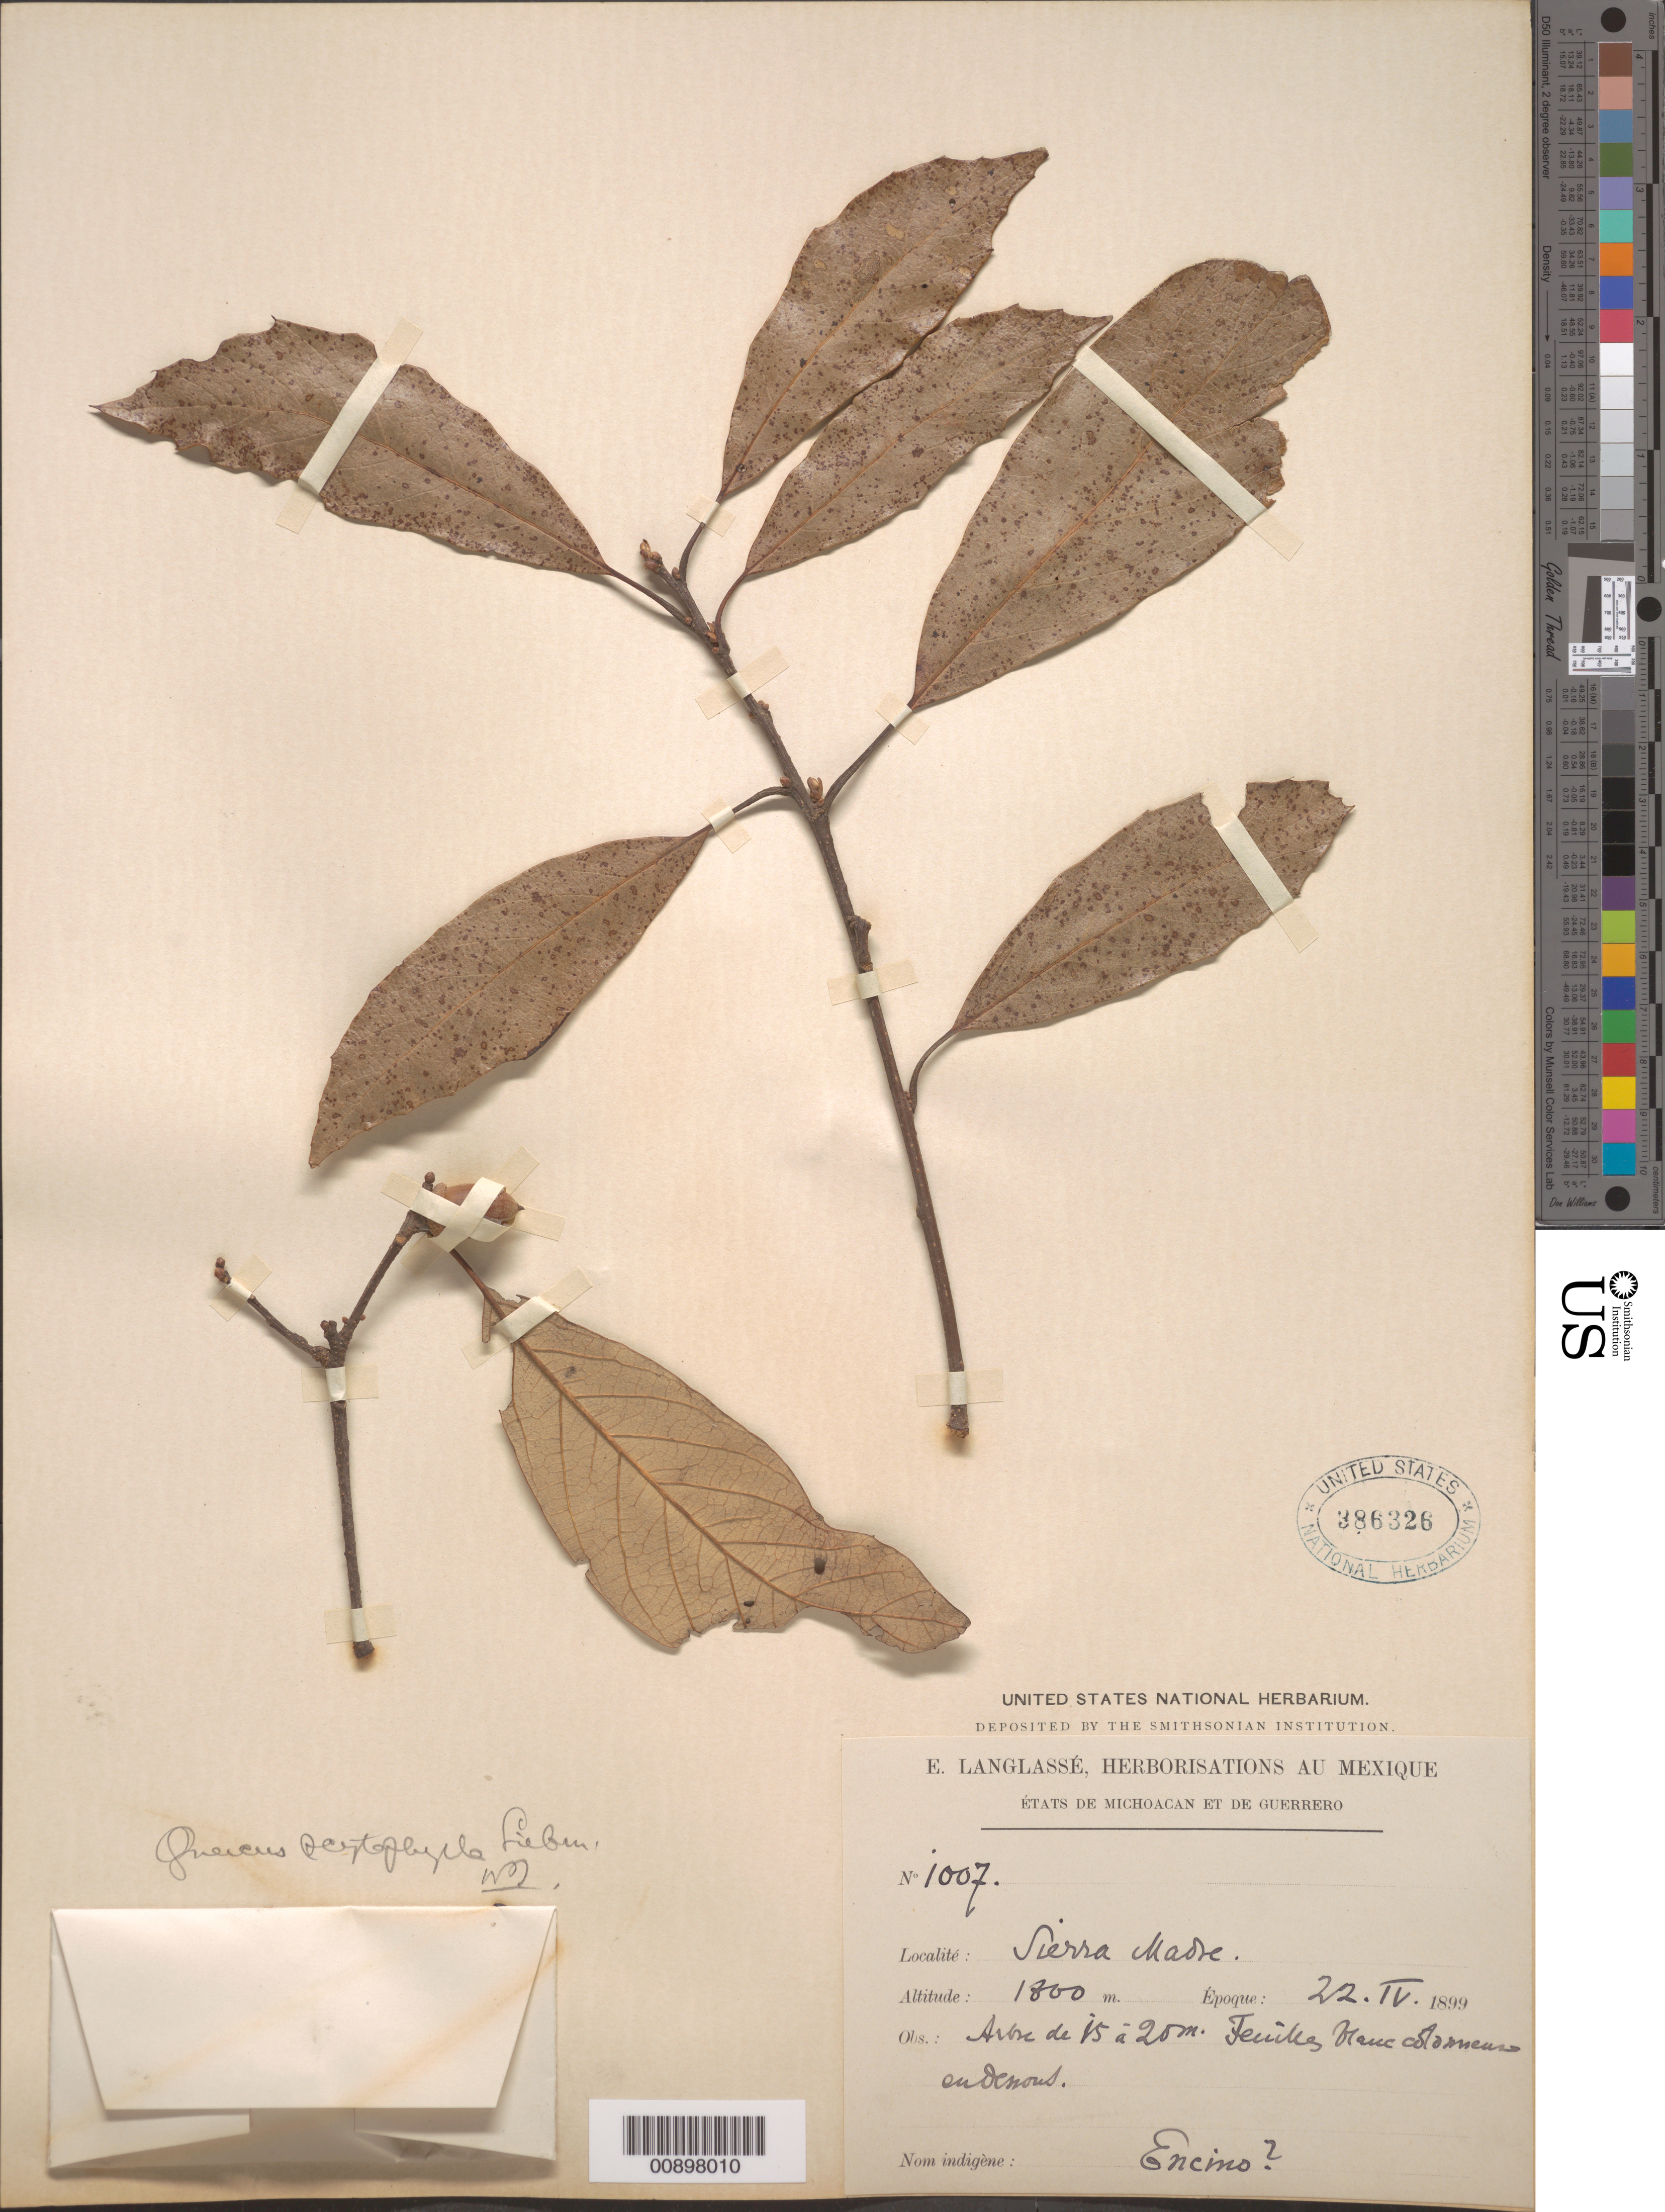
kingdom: Plantae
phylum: Tracheophyta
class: Magnoliopsida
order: Fagales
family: Fagaceae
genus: Quercus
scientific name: Quercus scytophylla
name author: Liebm.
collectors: E. Langlassé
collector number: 1007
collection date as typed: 22 Apr 1899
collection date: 1899-04-22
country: Mexico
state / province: Guerrero / Michoacán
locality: Sierra Madre. États de Michoacán et de Guerrero.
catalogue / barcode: US 386326